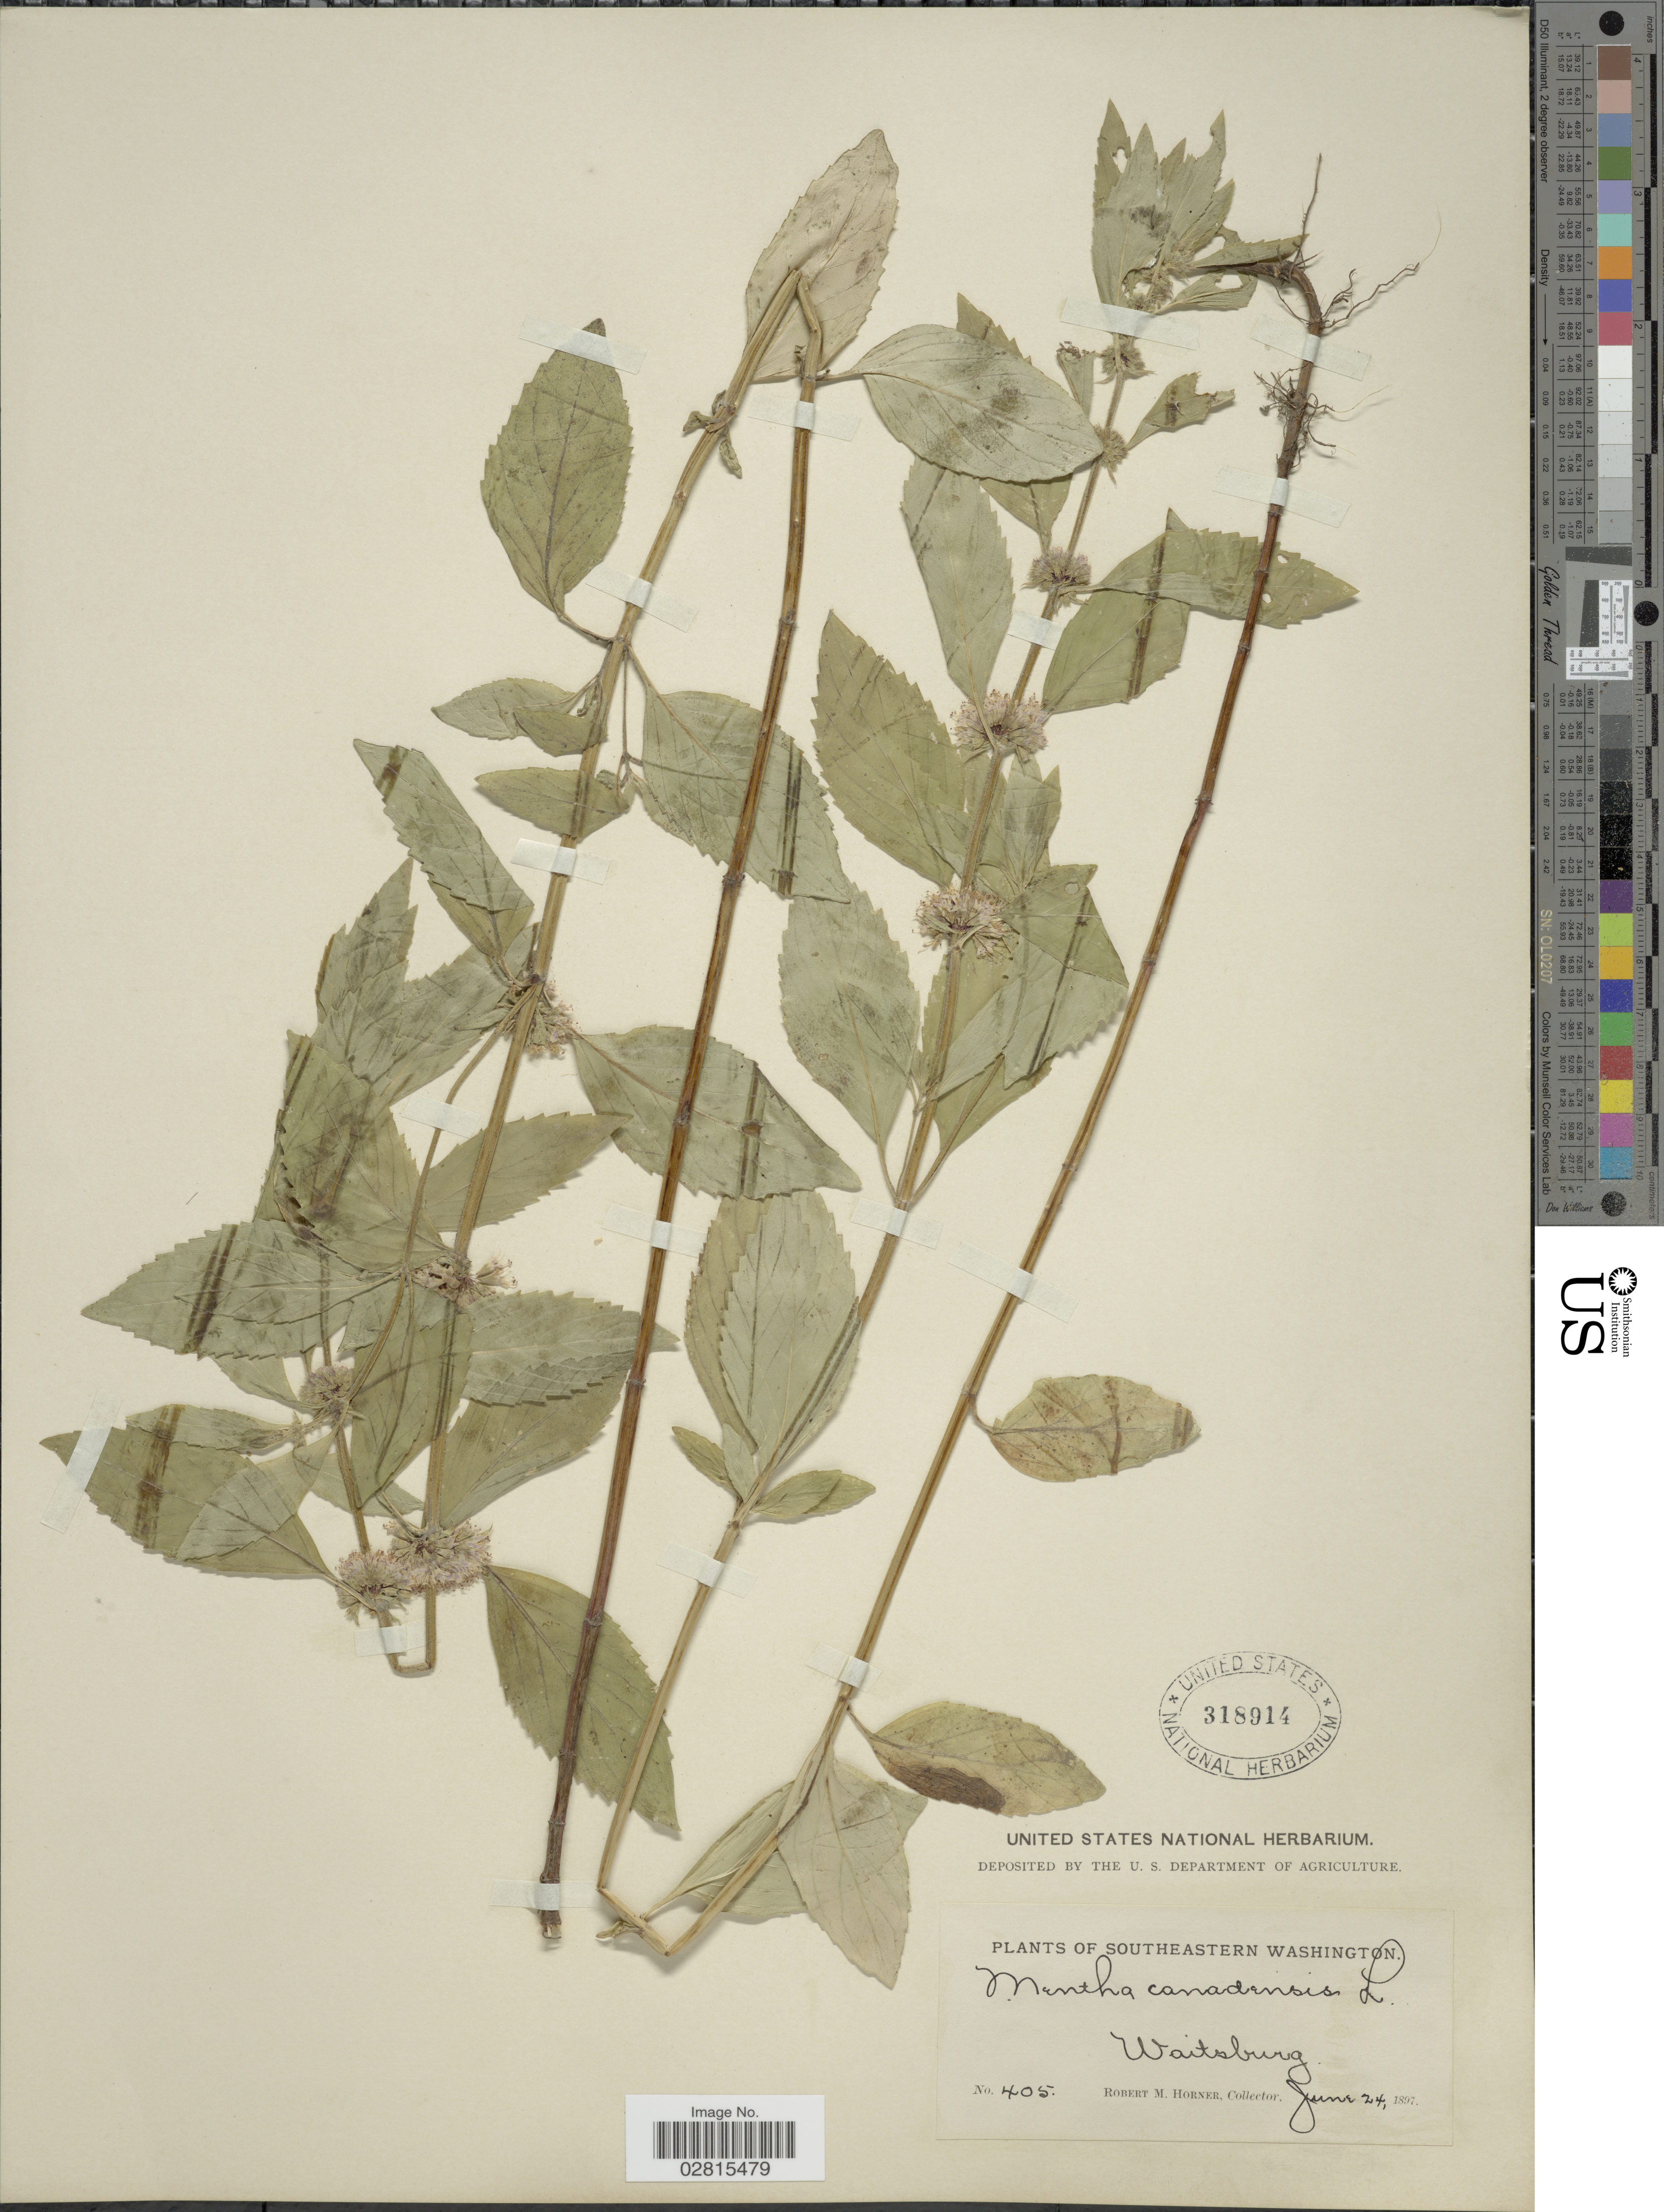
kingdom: Plantae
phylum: Tracheophyta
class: Magnoliopsida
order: Lamiales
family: Lamiaceae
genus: Mentha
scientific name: Mentha canadensis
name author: L.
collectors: R. Horner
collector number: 405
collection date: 1897-06-24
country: United States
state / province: Washington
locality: Southeastern Washington, Waitsburg.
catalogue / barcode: US 318914